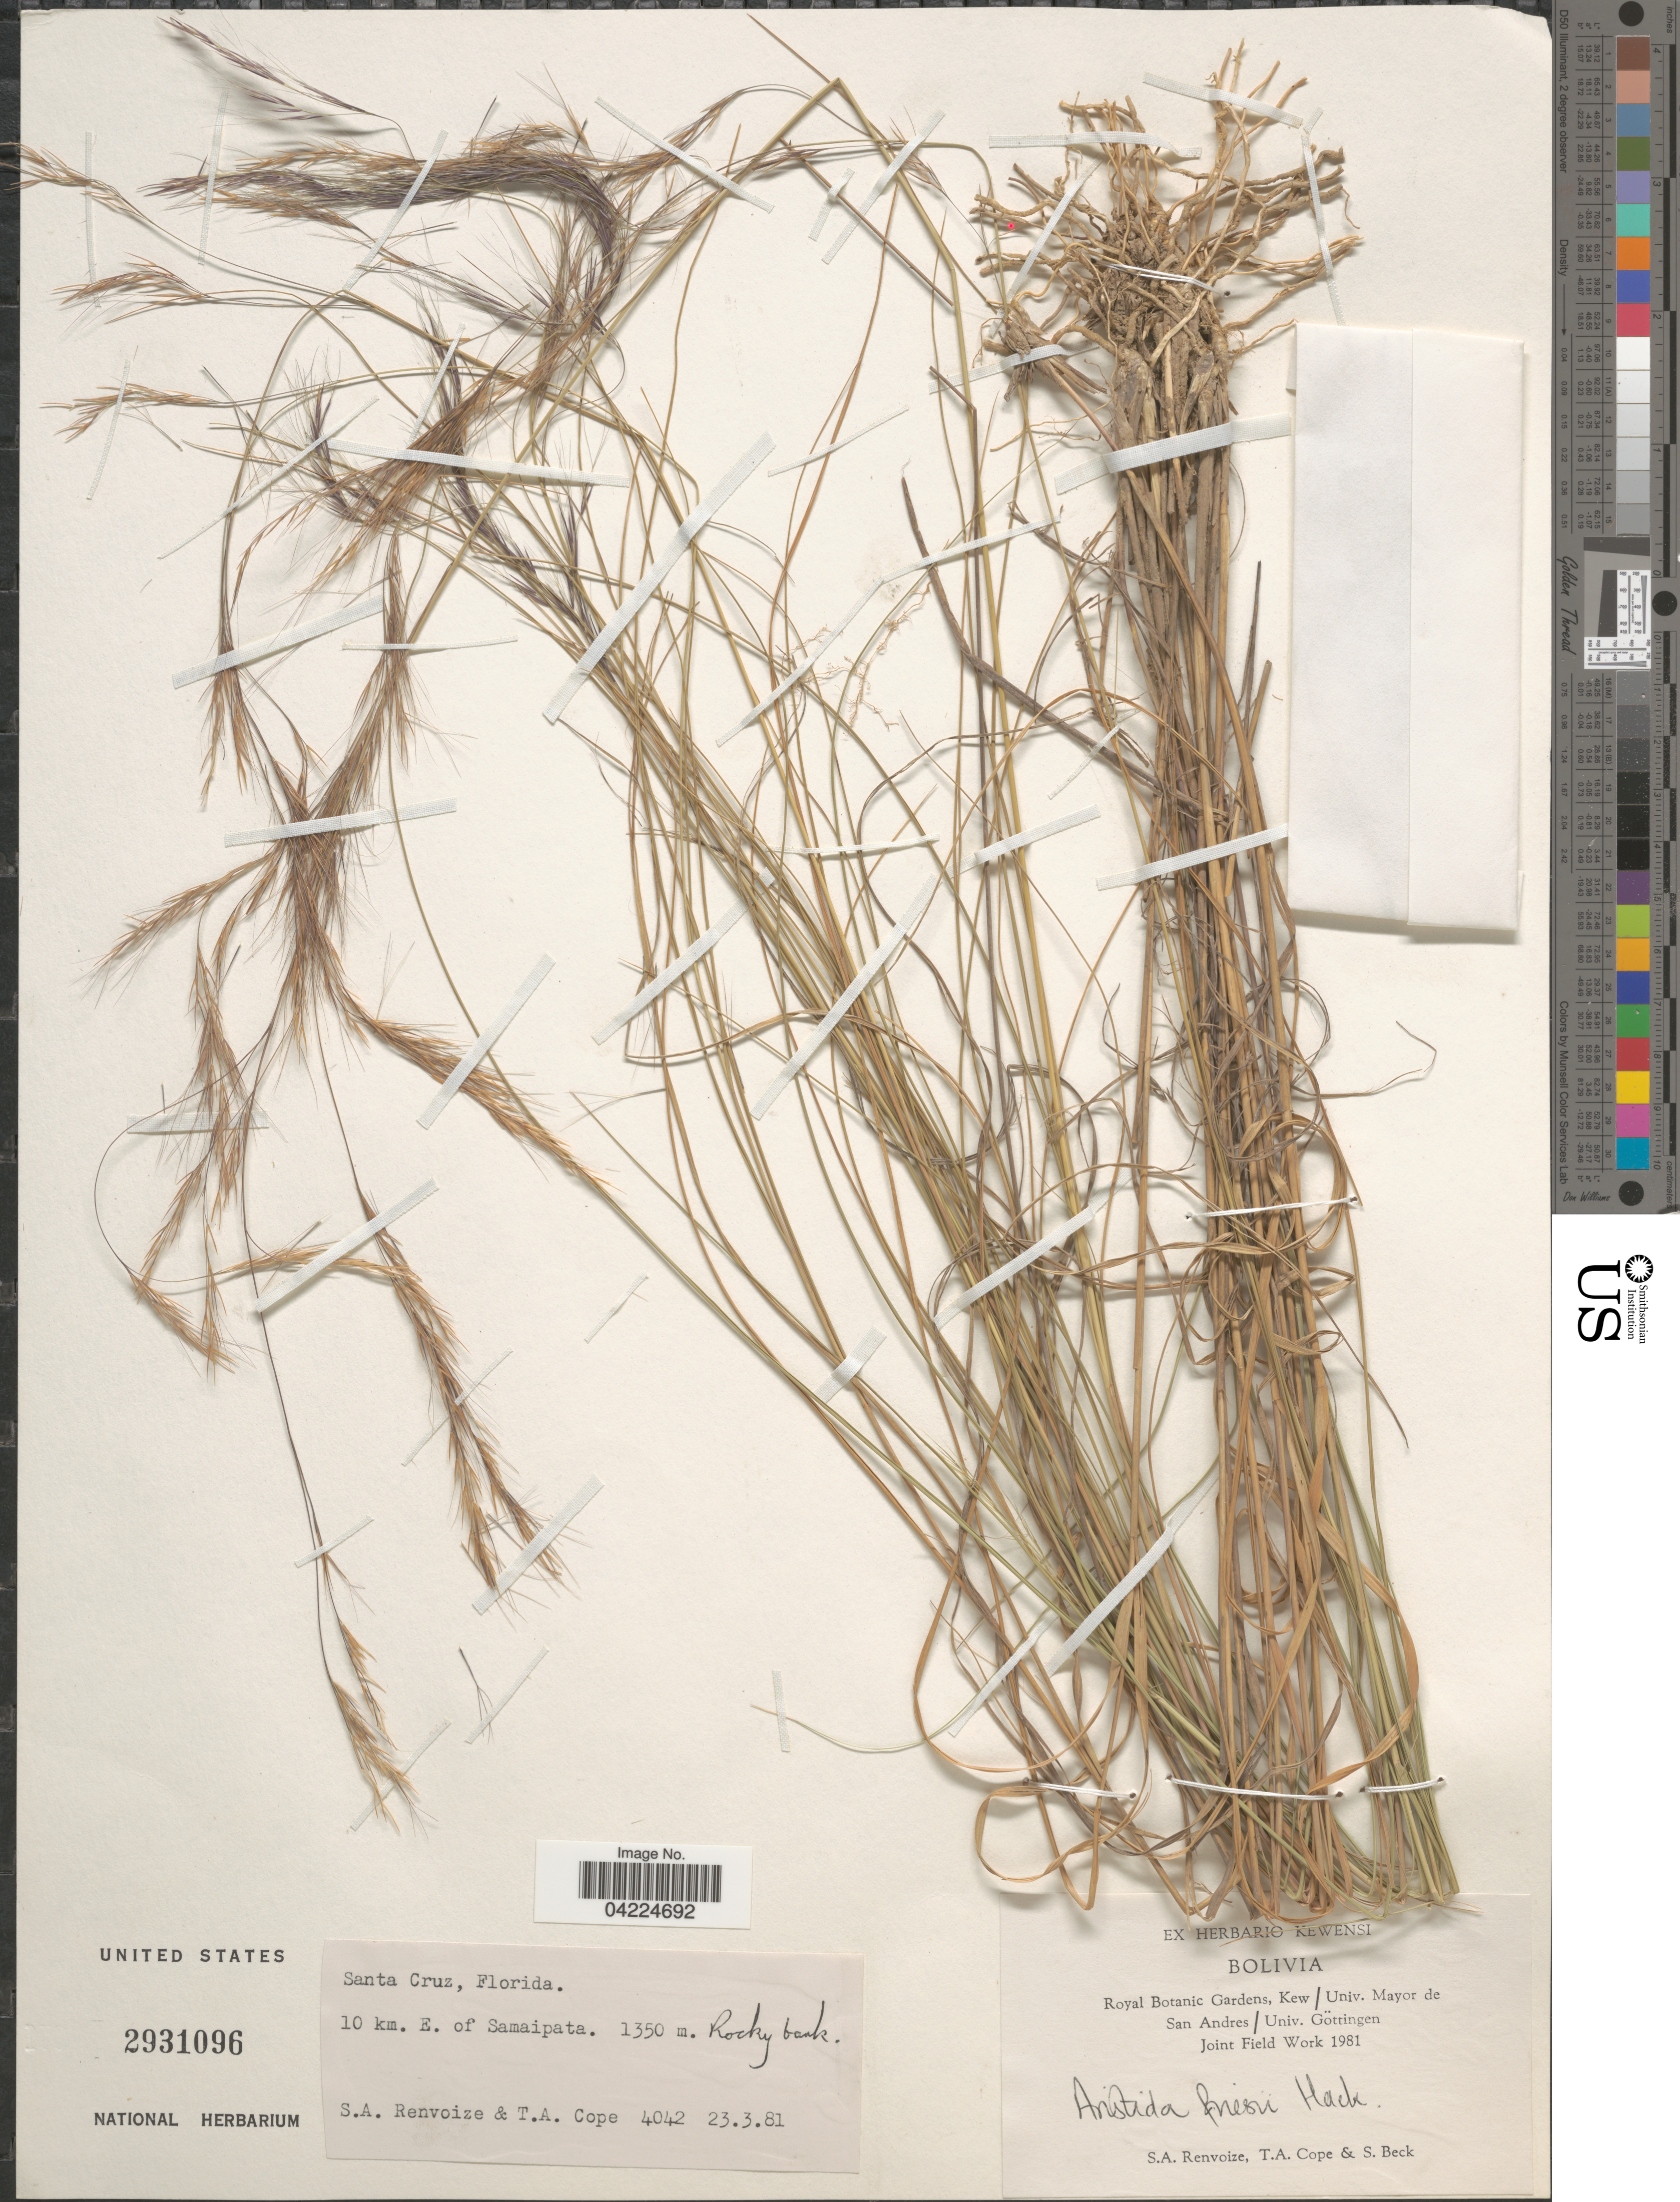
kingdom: Plantae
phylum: Tracheophyta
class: Liliopsida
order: Poales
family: Poaceae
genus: Aristida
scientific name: Aristida friesii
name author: Hack. ex Henr.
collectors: S. A. Renvoize & T. A. Cope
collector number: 4042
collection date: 1981-03-23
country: Bolivia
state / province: Santa Cruz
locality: Florida. 10 km. E. of Samaipata.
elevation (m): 1350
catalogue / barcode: US 2931096